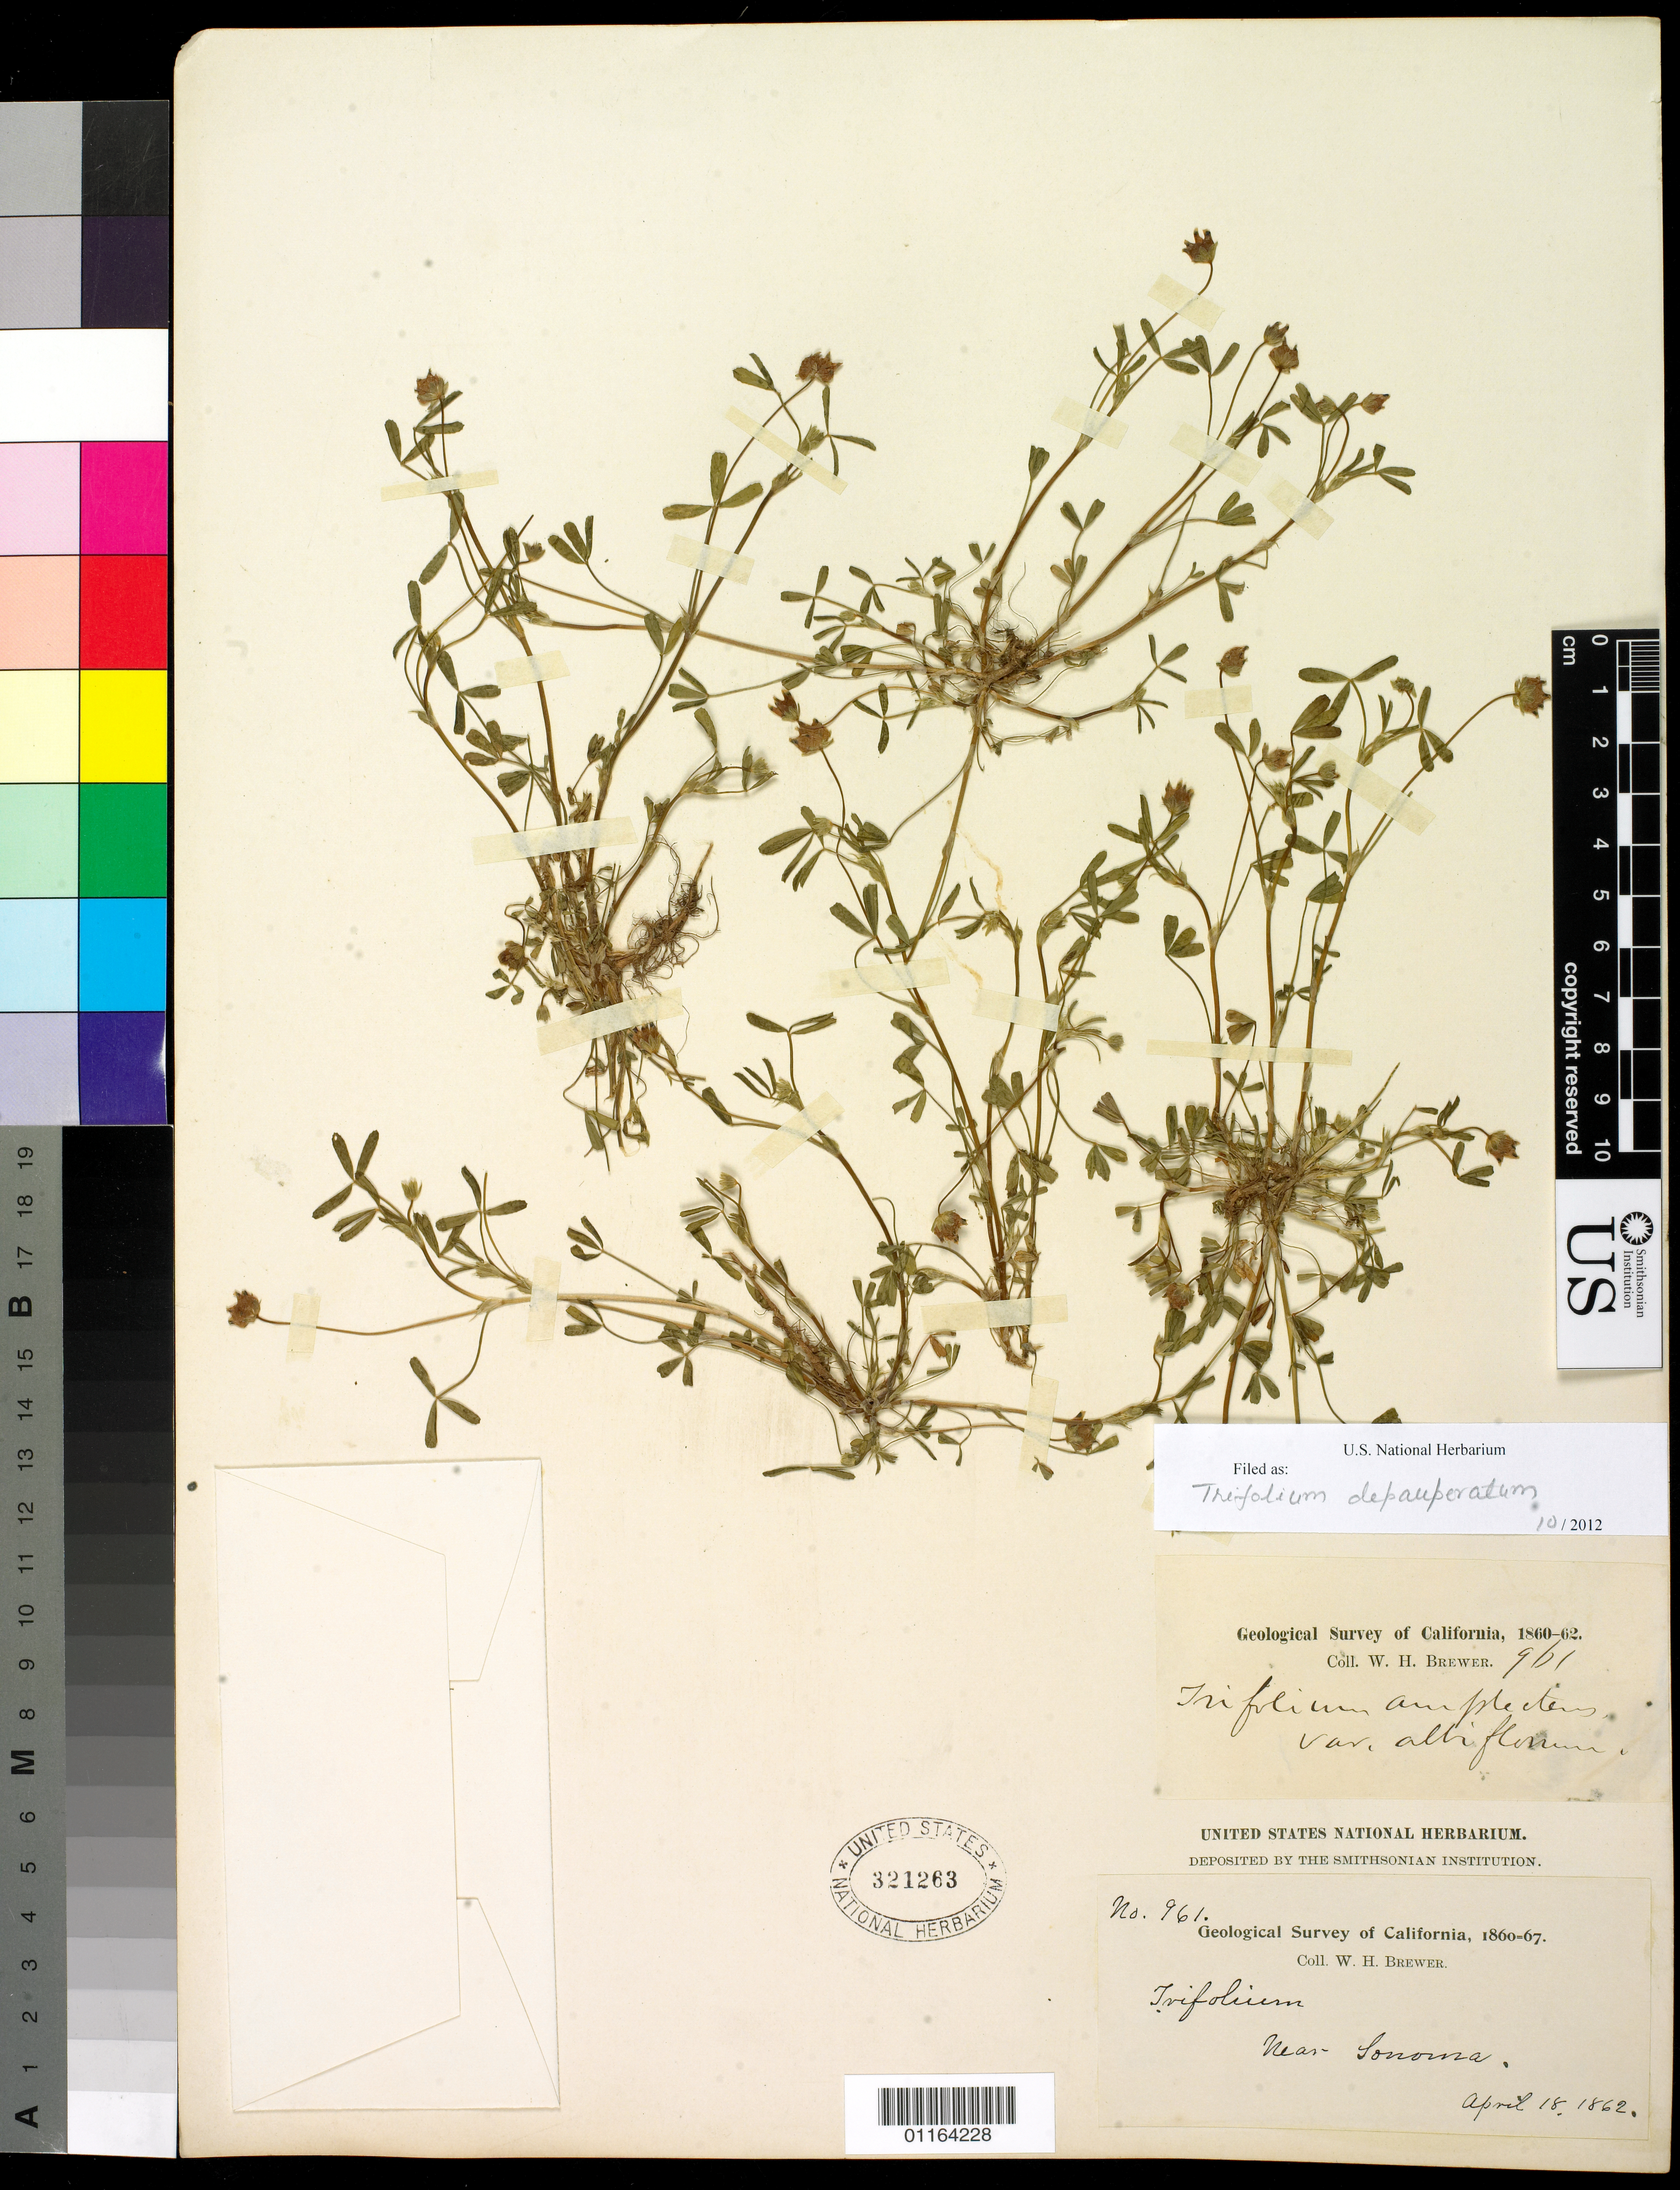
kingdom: Plantae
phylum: Tracheophyta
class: Magnoliopsida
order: Fabales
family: Fabaceae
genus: Trifolium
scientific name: Trifolium depauperatum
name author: Desv.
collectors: W. H. Brewer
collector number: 961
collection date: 1862-04-18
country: United States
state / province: California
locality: Near Sonoma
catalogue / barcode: US 321263